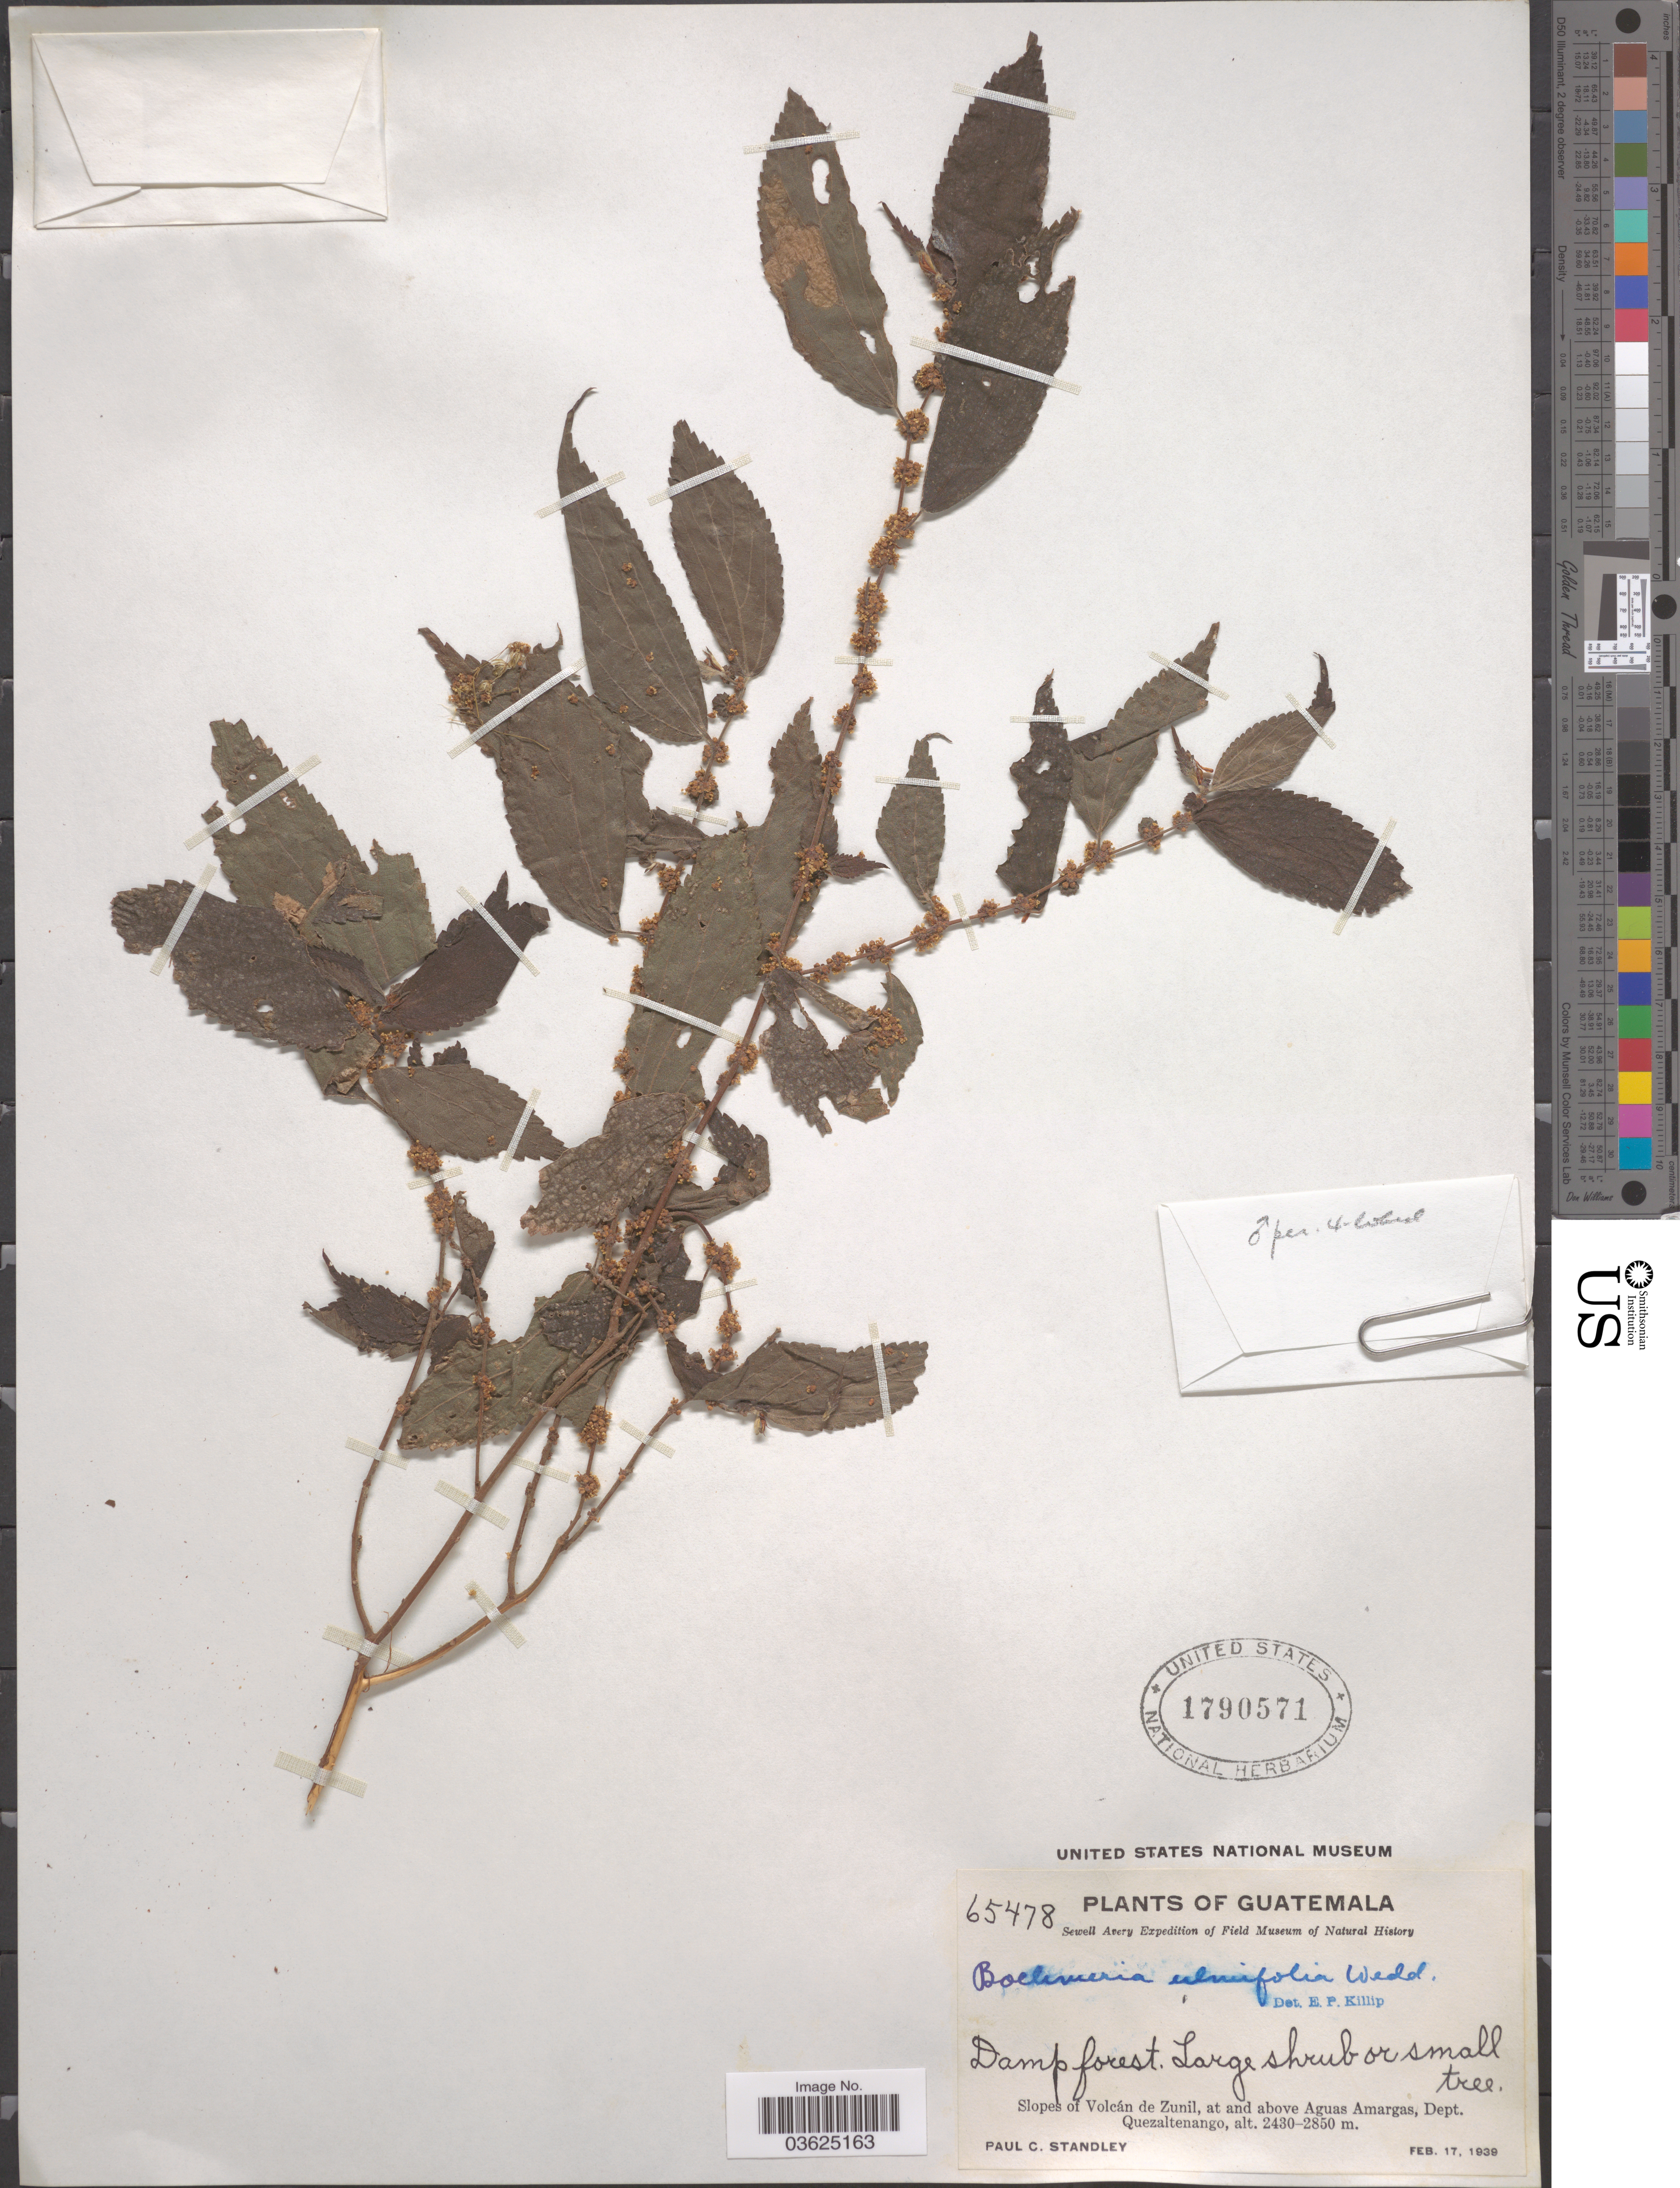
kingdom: Plantae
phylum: Tracheophyta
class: Magnoliopsida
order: Rosales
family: Urticaceae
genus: Boehmeria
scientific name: Boehmeria ulmifolia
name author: Wedd.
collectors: P. C. Standley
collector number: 65478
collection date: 1939-02-17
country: Guatemala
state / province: Quetzaltenango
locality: Slopes of Volcán de Zunil, at and above Aguas Amargas, Dept. Quezaltenango.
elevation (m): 2430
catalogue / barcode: US 1790571